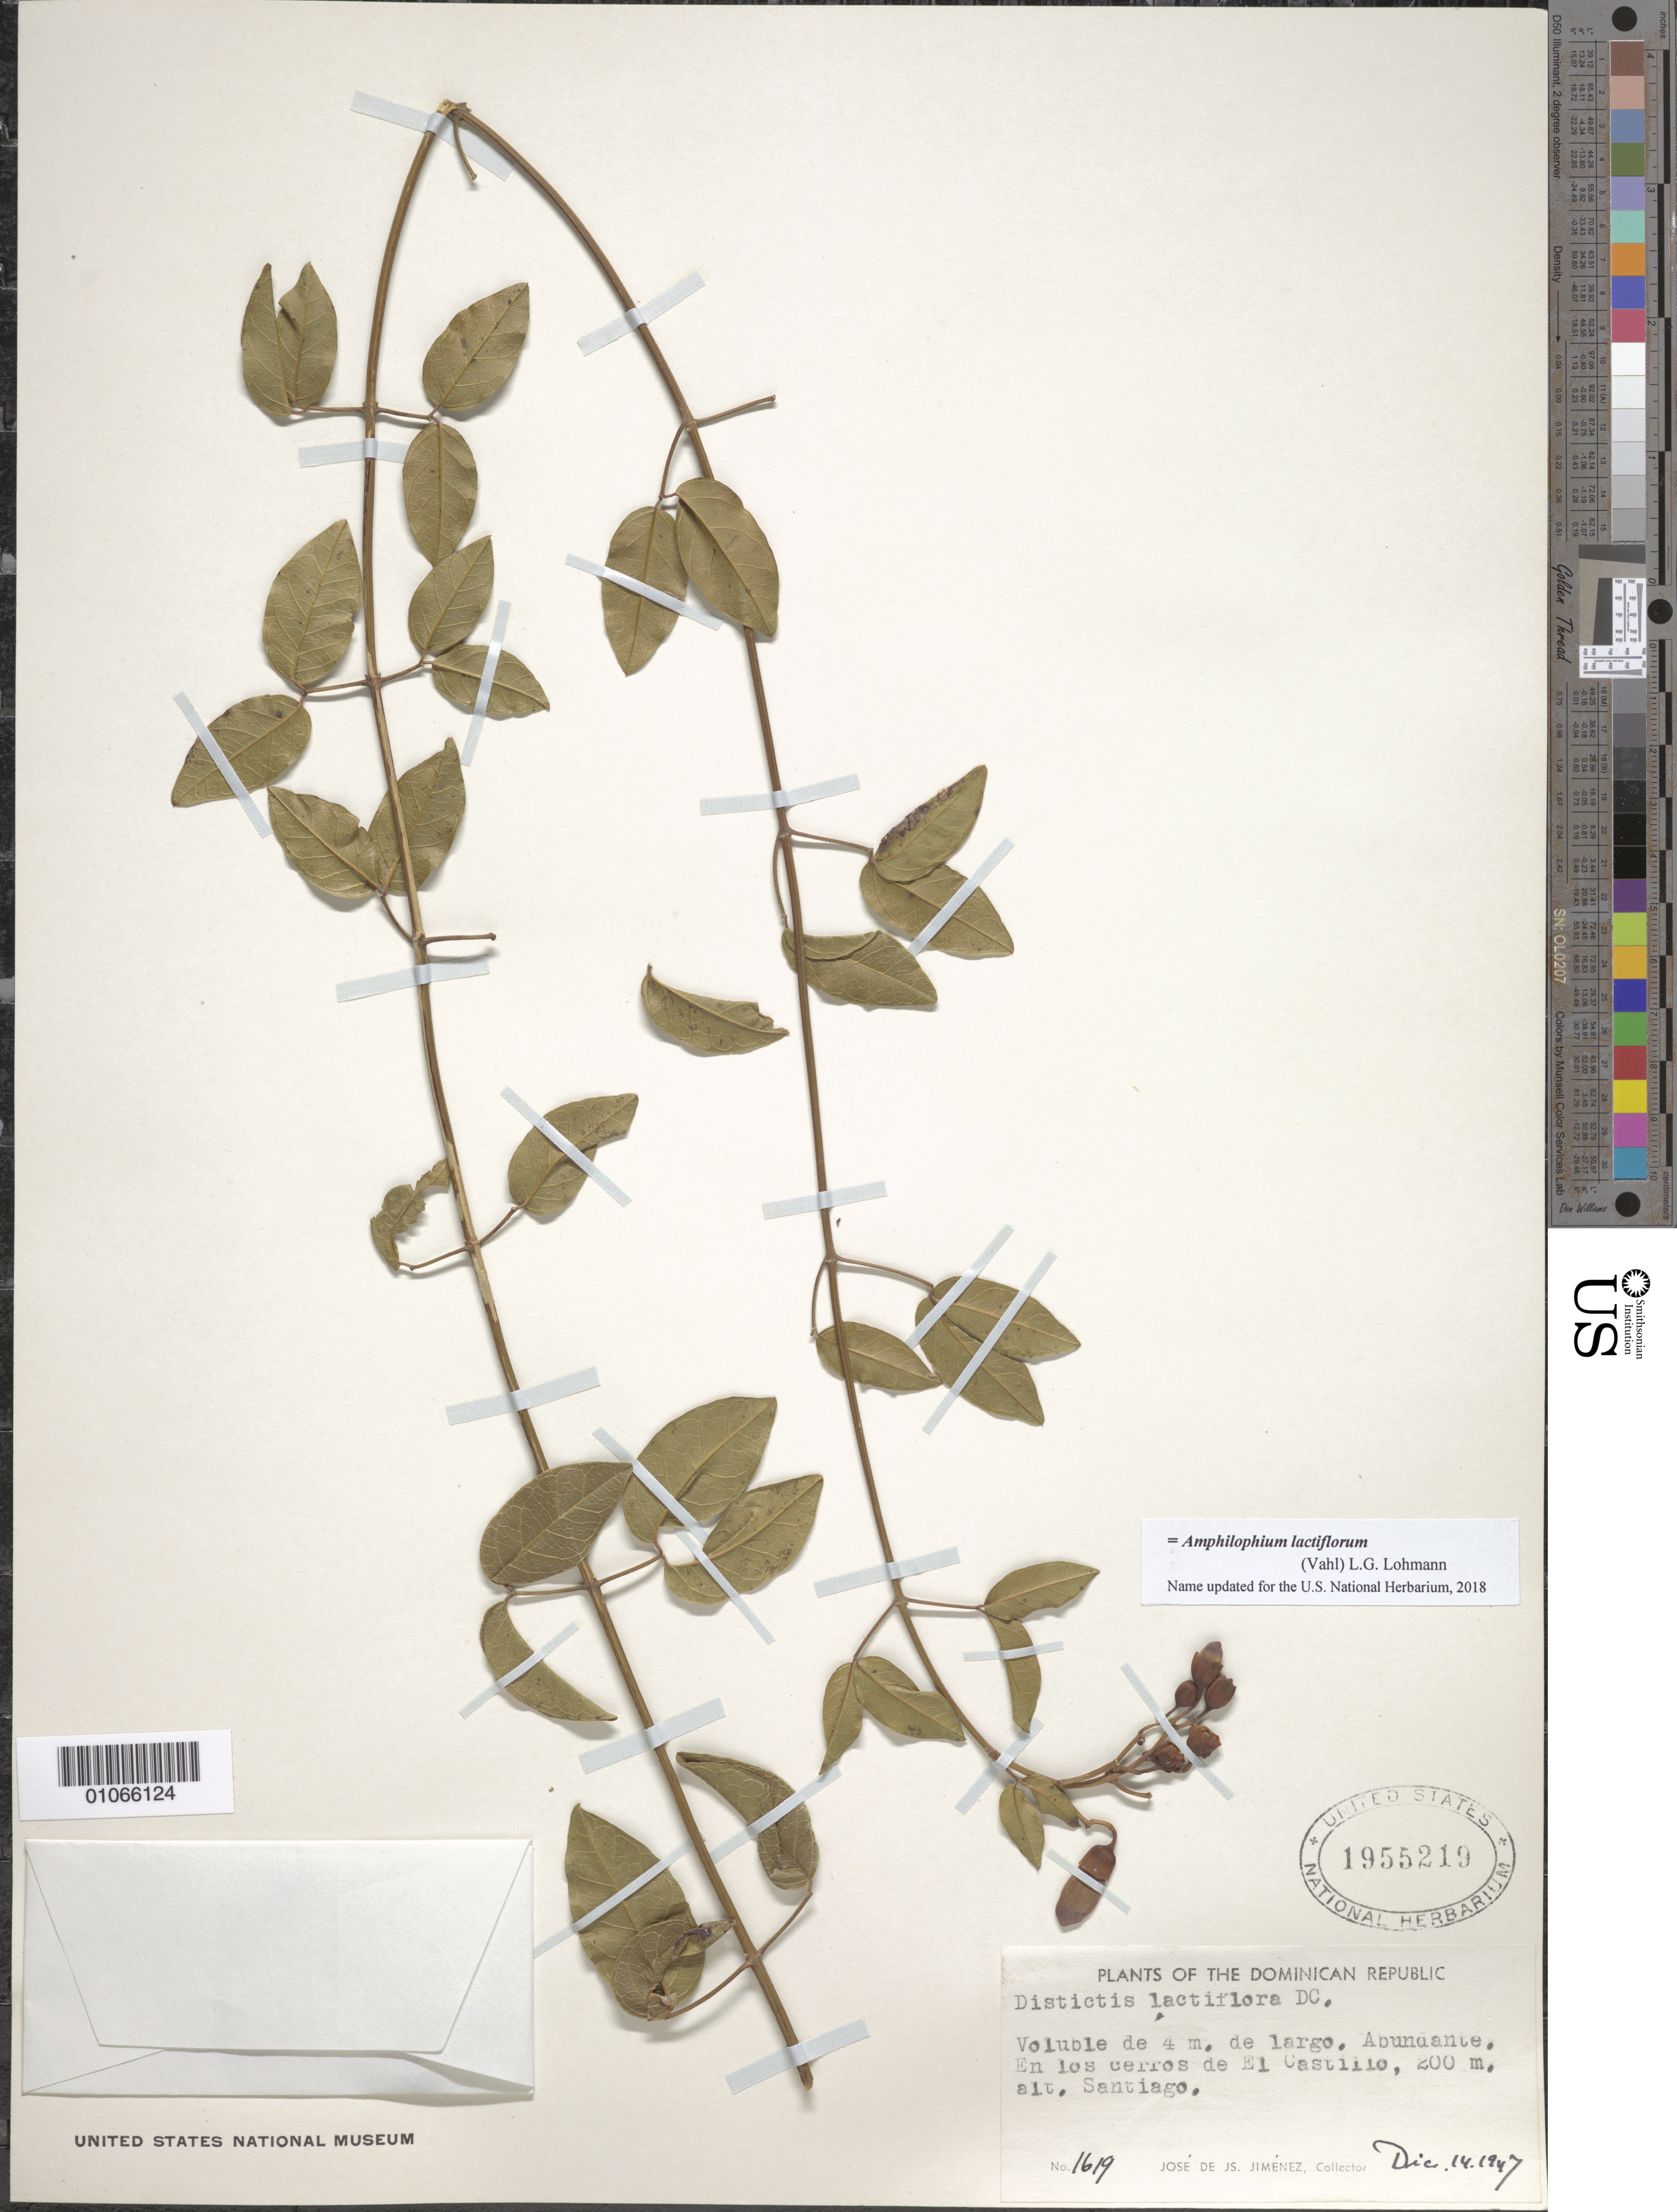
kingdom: Plantae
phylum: Tracheophyta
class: Magnoliopsida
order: Lamiales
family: Bignoniaceae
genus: Amphilophium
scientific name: Amphilophium lactiflorum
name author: (Vahl) L.G. Lohmann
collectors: J. J. Jiménez Almonte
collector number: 1619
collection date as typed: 14 Dec 1947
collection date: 1947-12-14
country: Dominican Republic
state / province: Santiago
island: Hispaniola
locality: In the hills of El Castillo.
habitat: Abundante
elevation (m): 200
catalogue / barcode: US 1955219